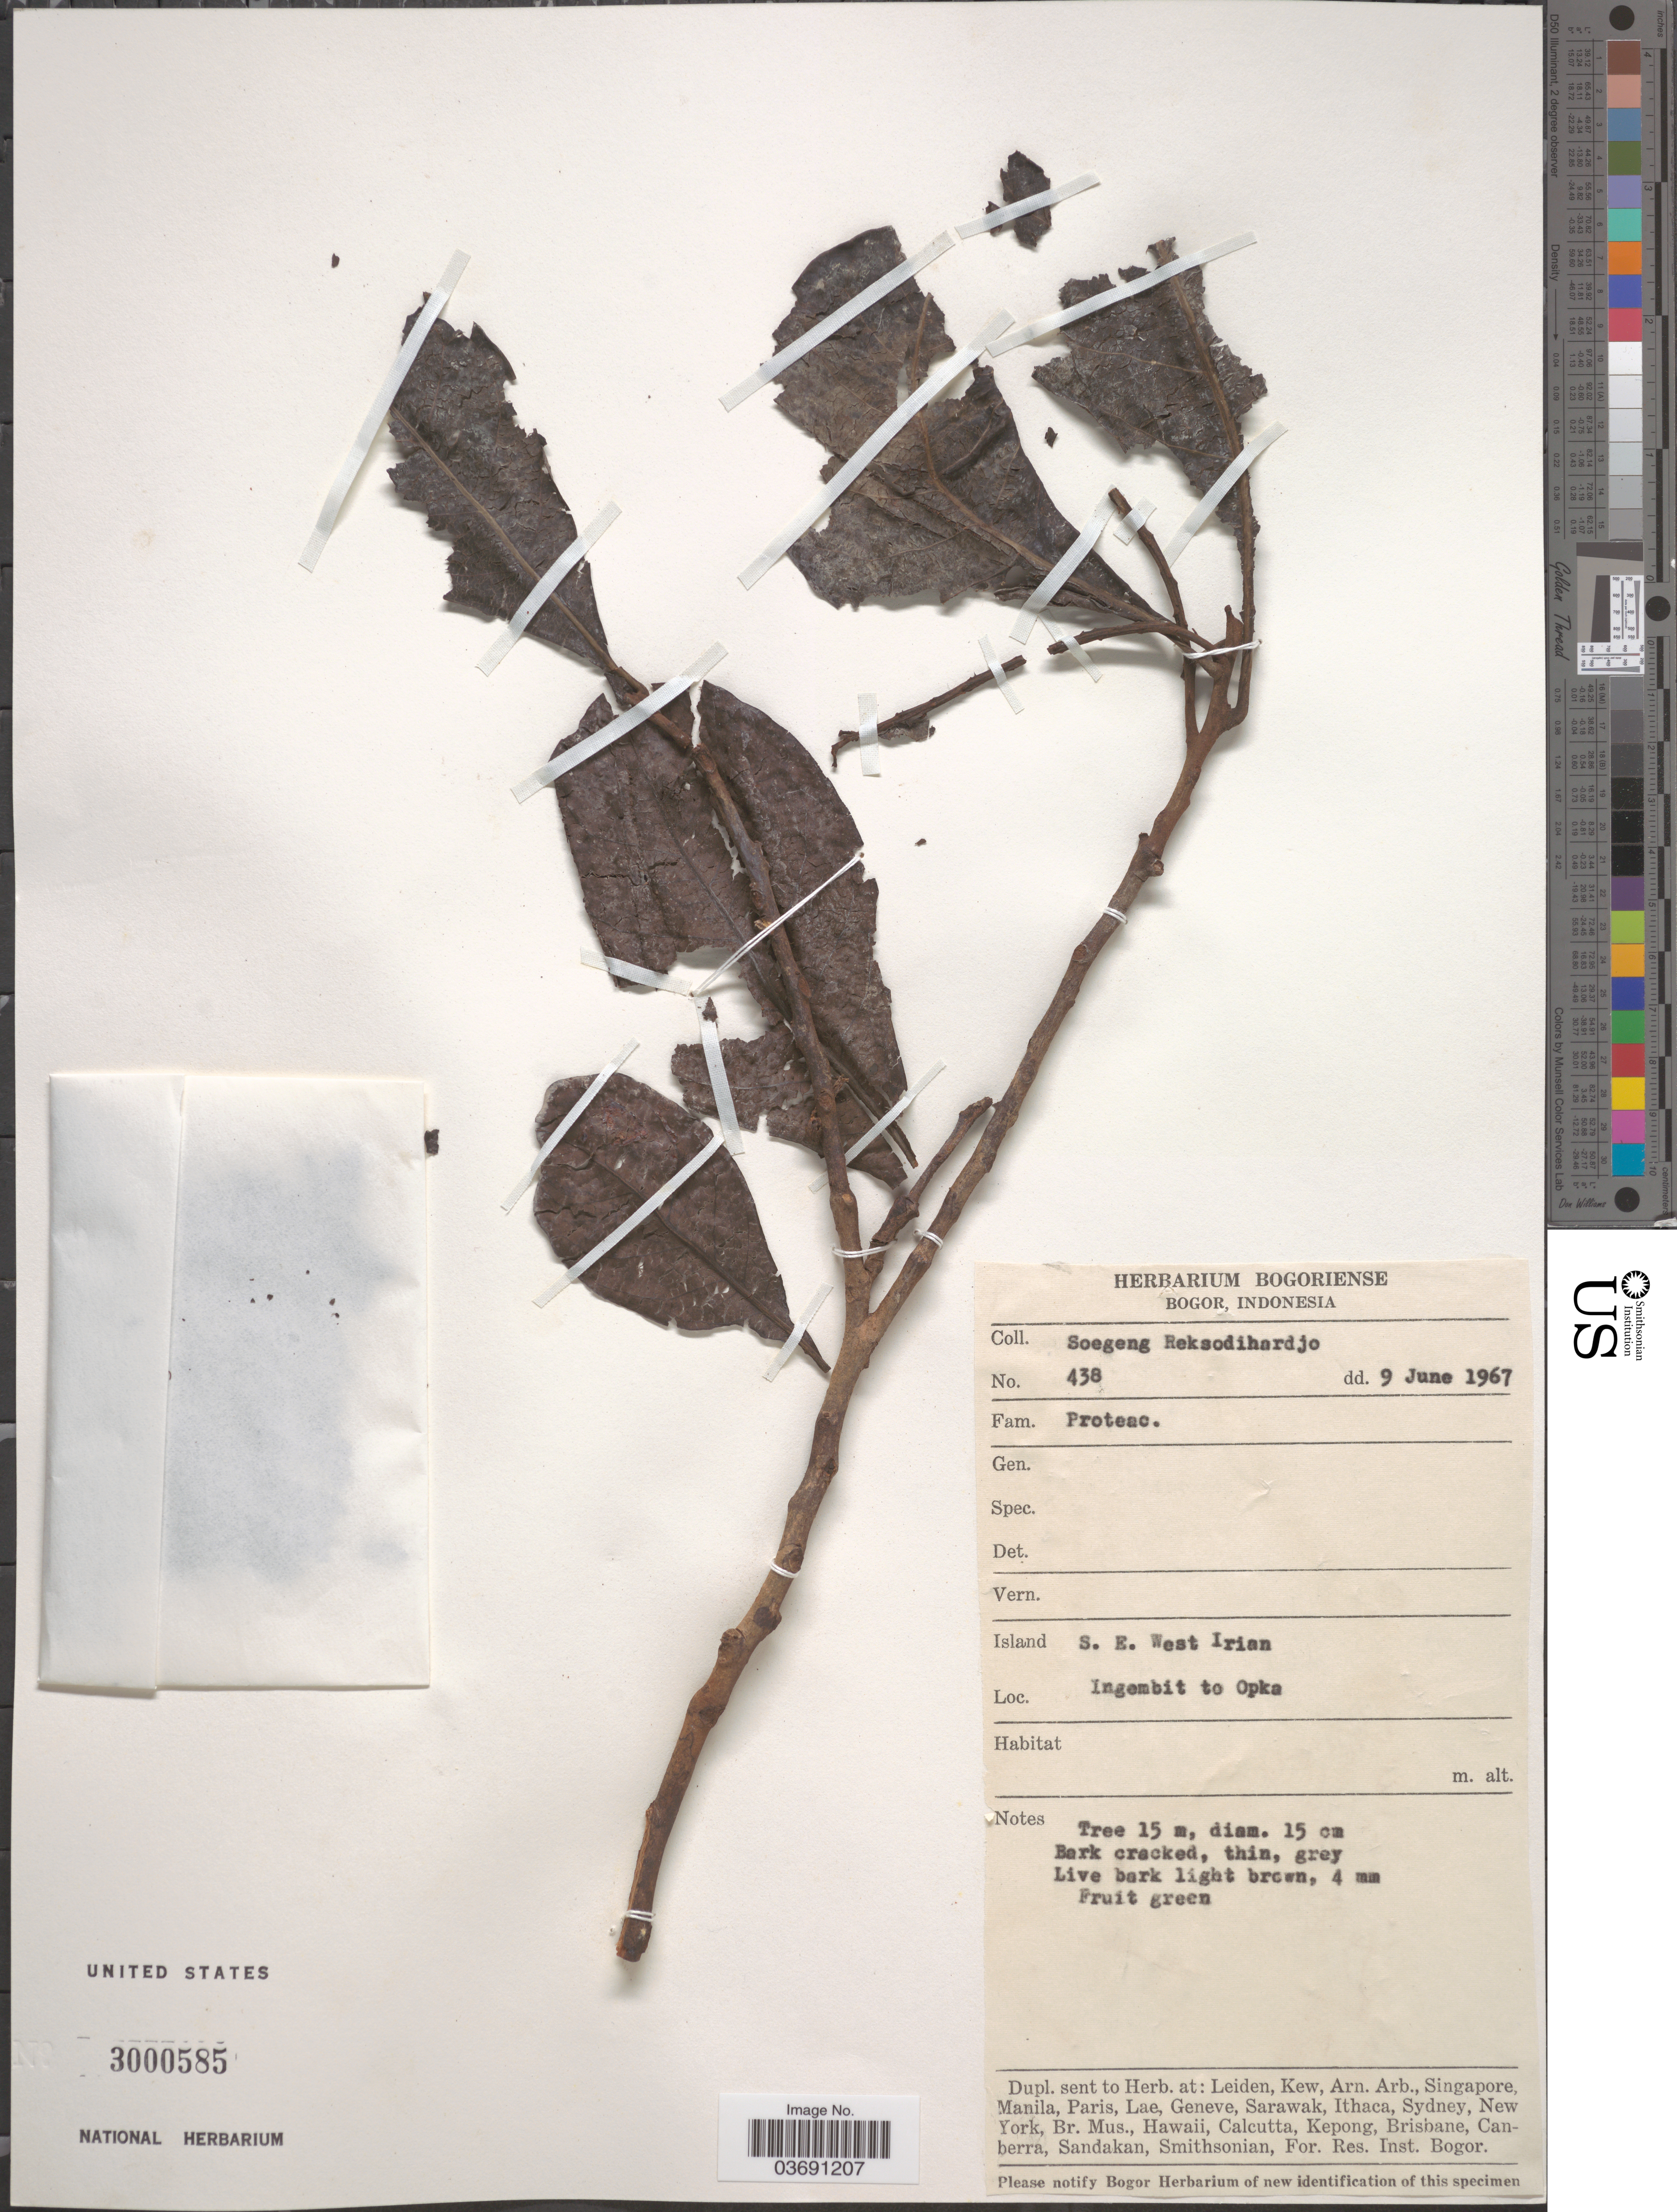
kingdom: Plantae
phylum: Tracheophyta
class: Magnoliopsida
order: Proteales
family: Proteaceae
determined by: Foreman, D. B.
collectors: S. Reksodihardjo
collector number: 438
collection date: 1967-06-09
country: Indonesia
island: New Guinea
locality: Island S. E. West Irian. Ingembit to Opka.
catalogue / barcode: US 3000585